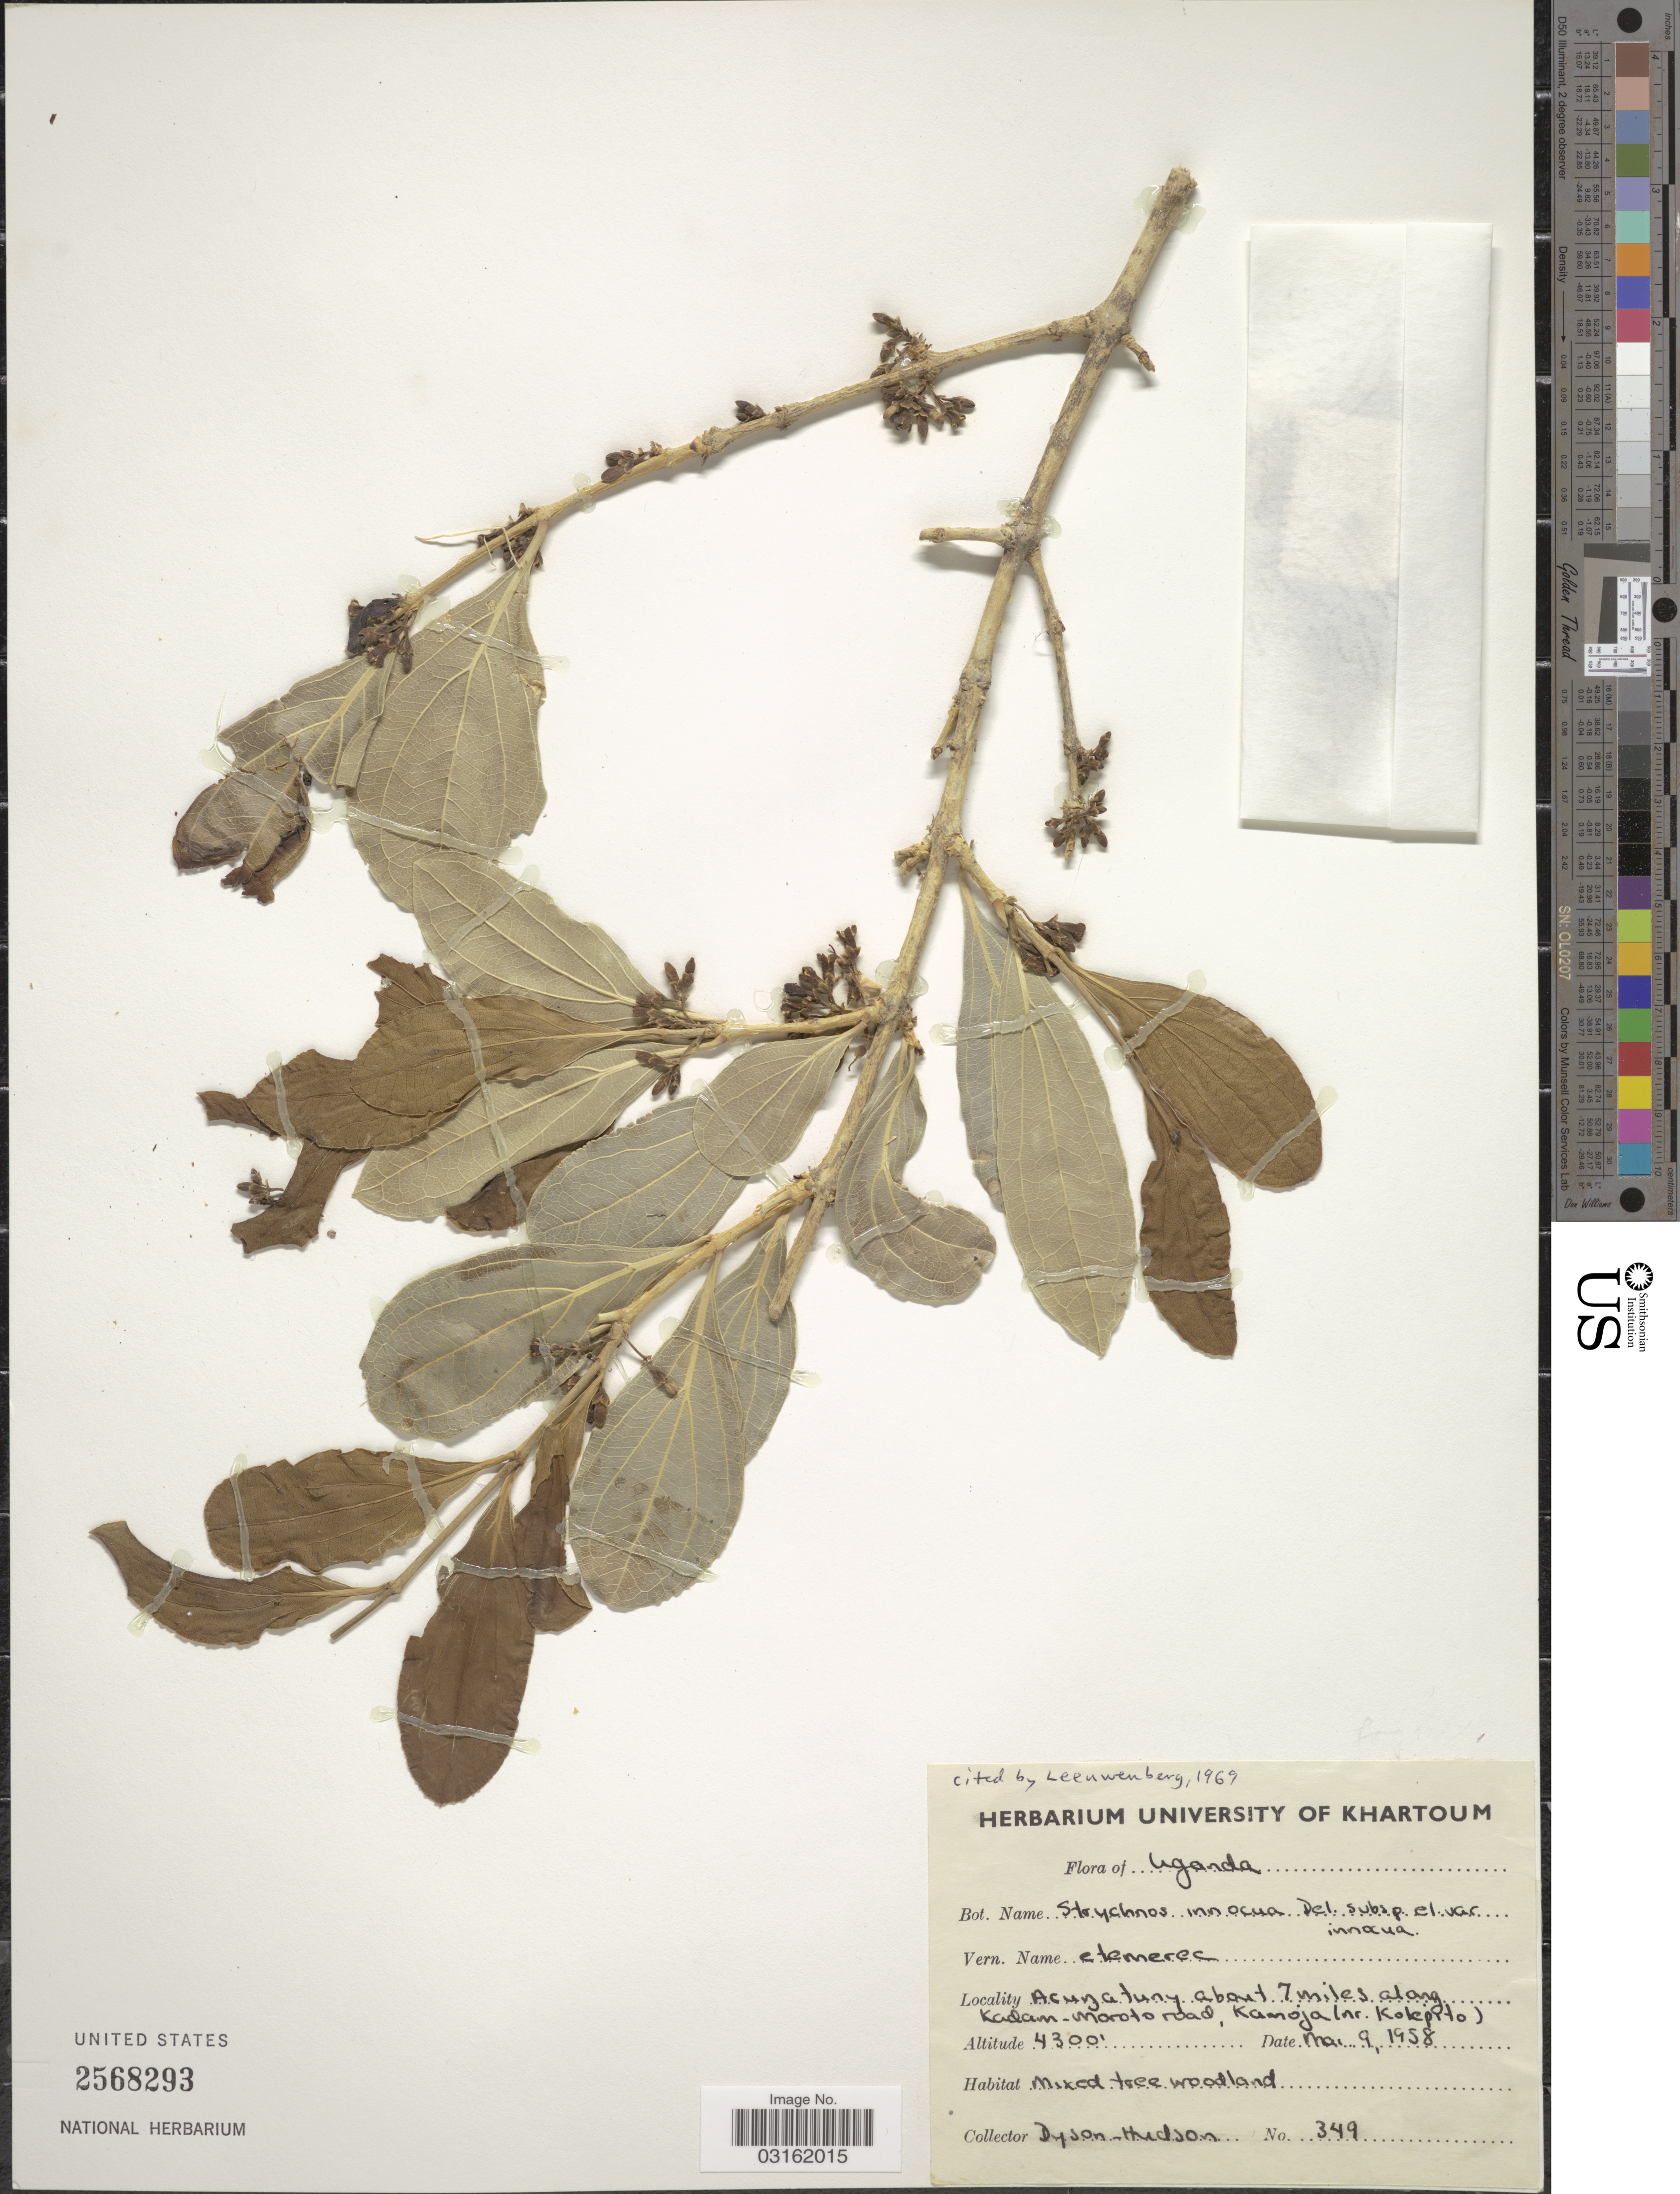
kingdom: Plantae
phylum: Tracheophyta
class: Magnoliopsida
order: Gentianales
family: Loganiaceae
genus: Strychnos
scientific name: Strychnos innocua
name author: Delile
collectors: Dyson-Hudson, --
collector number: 349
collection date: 1958-03-09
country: Uganda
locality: Acungatuny [interpreted] about 7 miles along Kadam-Moroto road, Kamoja (nr. Kolepito) [interpreted].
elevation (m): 1311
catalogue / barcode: US 2568293